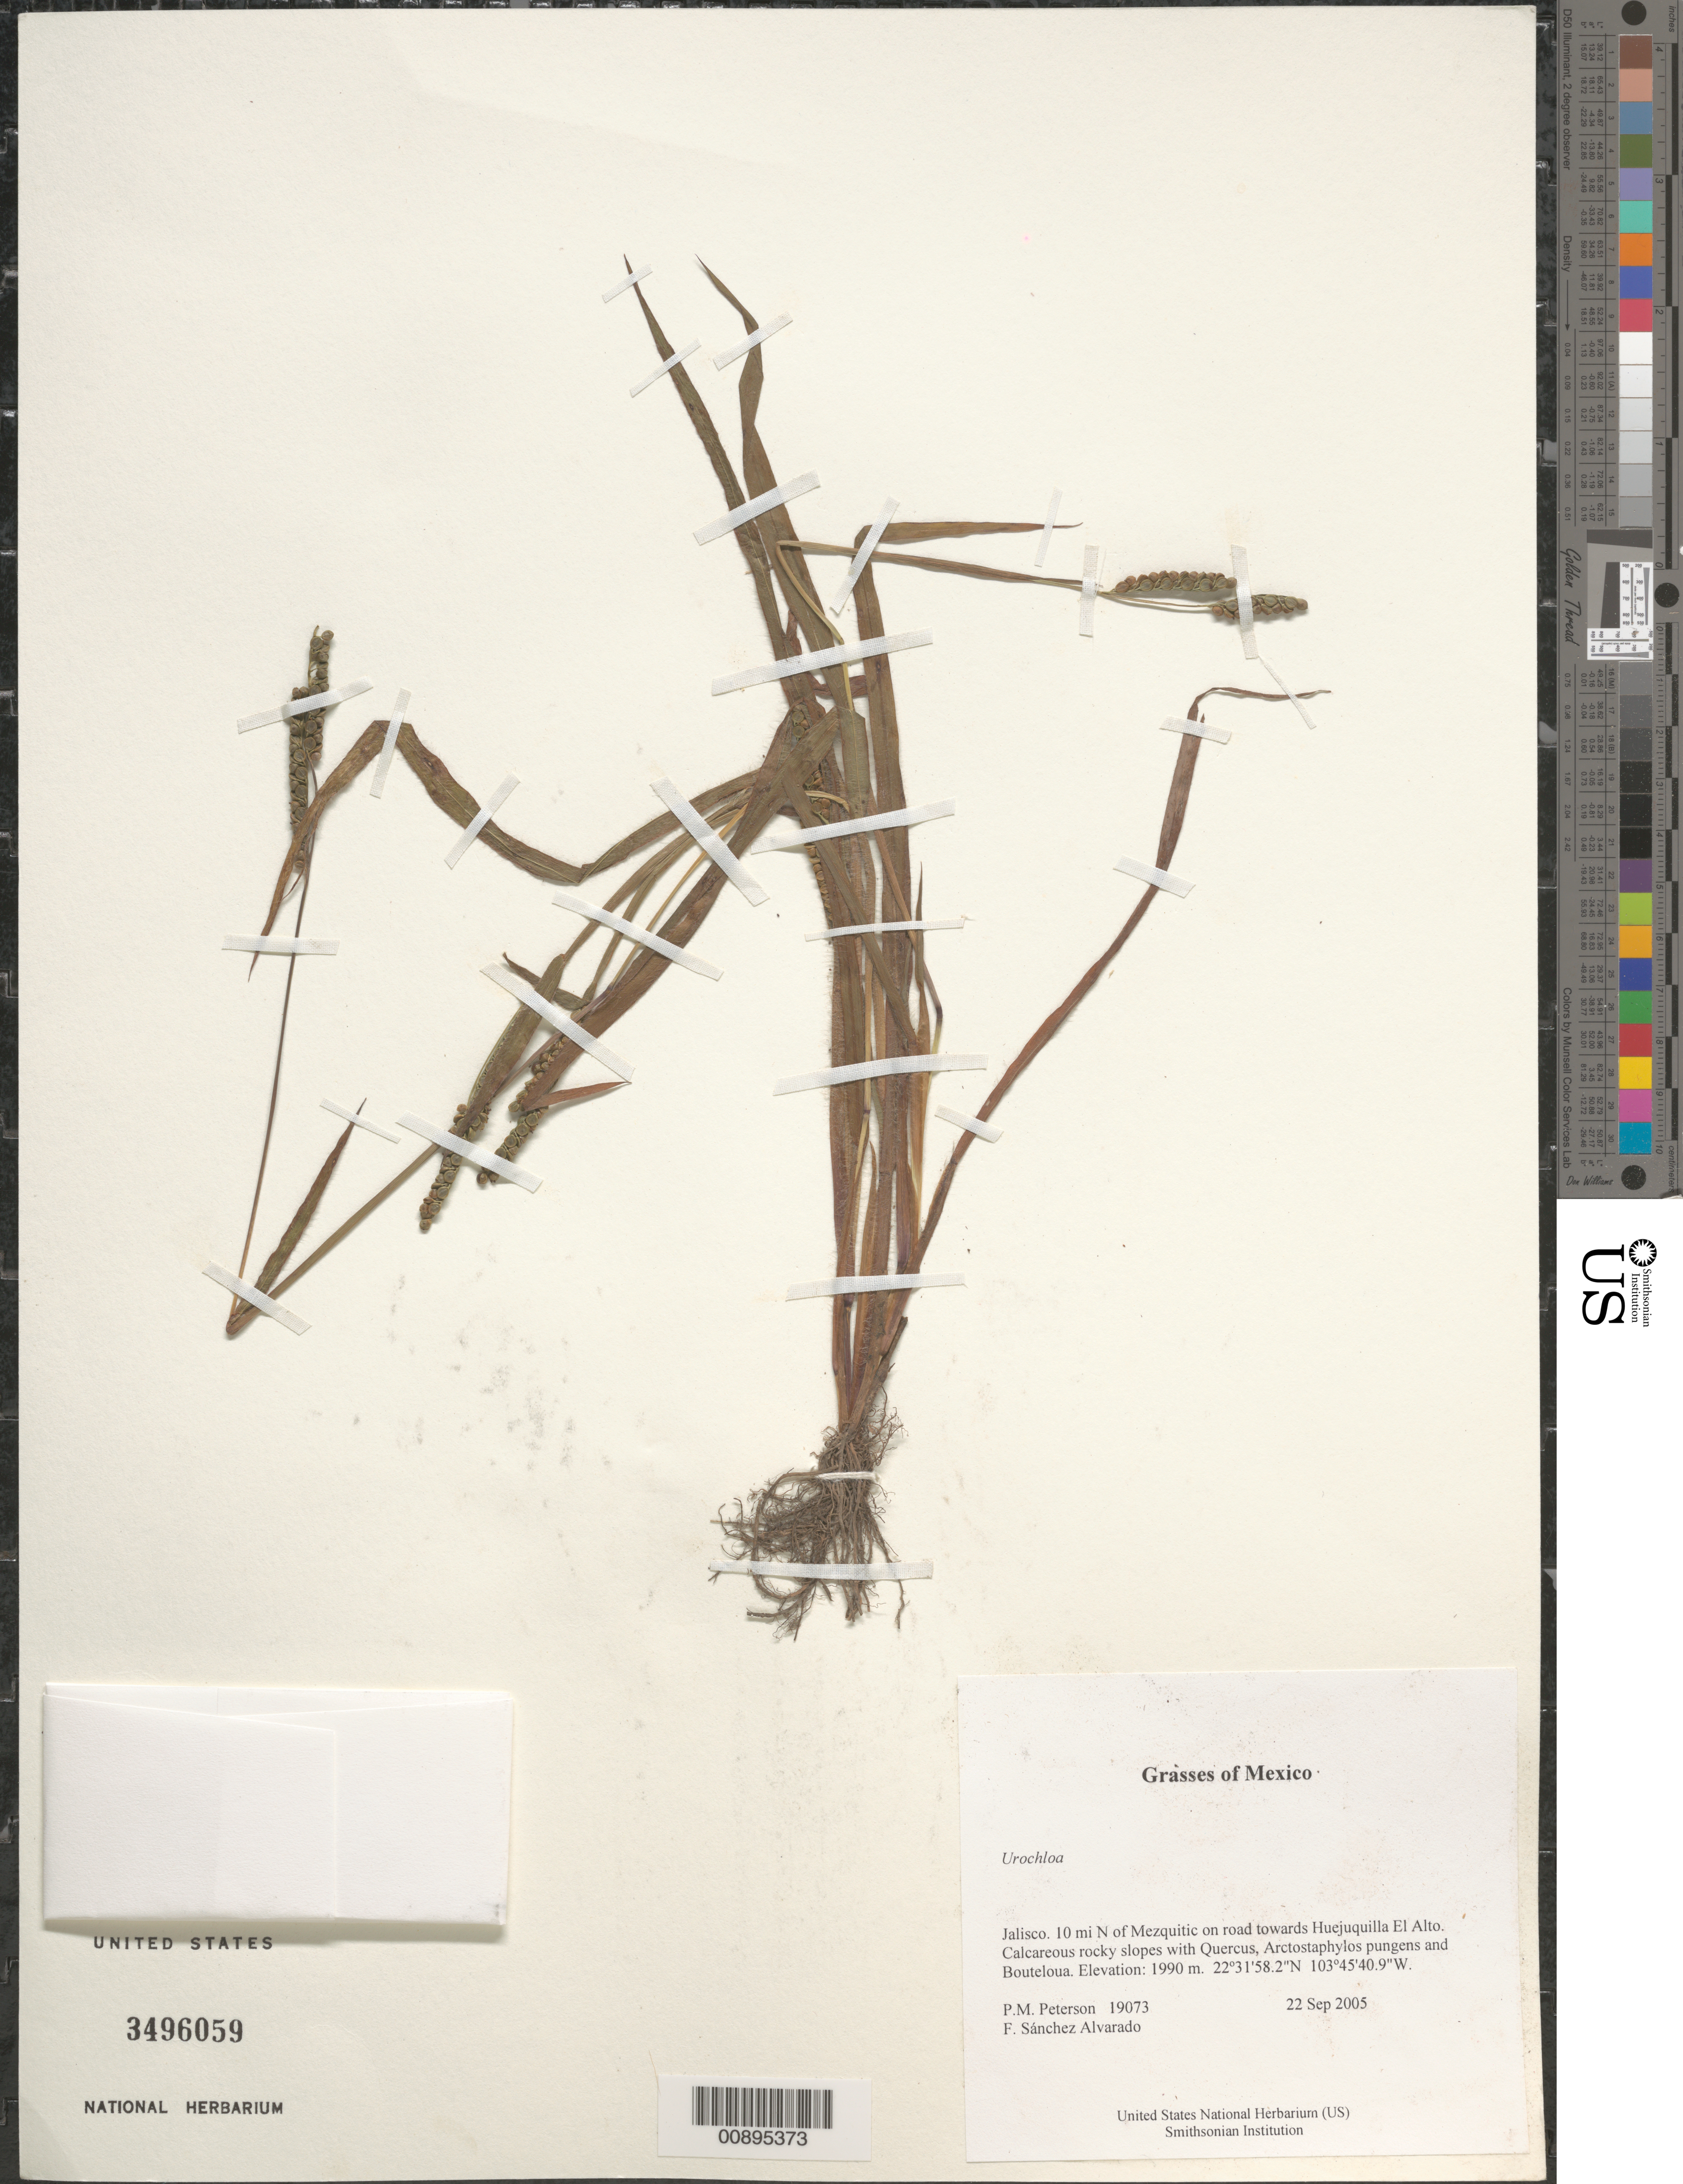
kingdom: Plantae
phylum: Tracheophyta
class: Liliopsida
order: Poales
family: Poaceae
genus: Urochloa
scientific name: Urochloa sp.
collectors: P. M. Peterson & F. Sánchez Alvarado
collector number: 19073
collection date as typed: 22 Sep 2005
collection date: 2005-09-22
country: Mexico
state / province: Jalisco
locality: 10 mi N of Mezquitic on road towards Huejuquilla El Alto. Calcareous rocky slopes with Quercus, Arctostaphylos pungens and Bouteloua.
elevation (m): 1990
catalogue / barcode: US 3496059